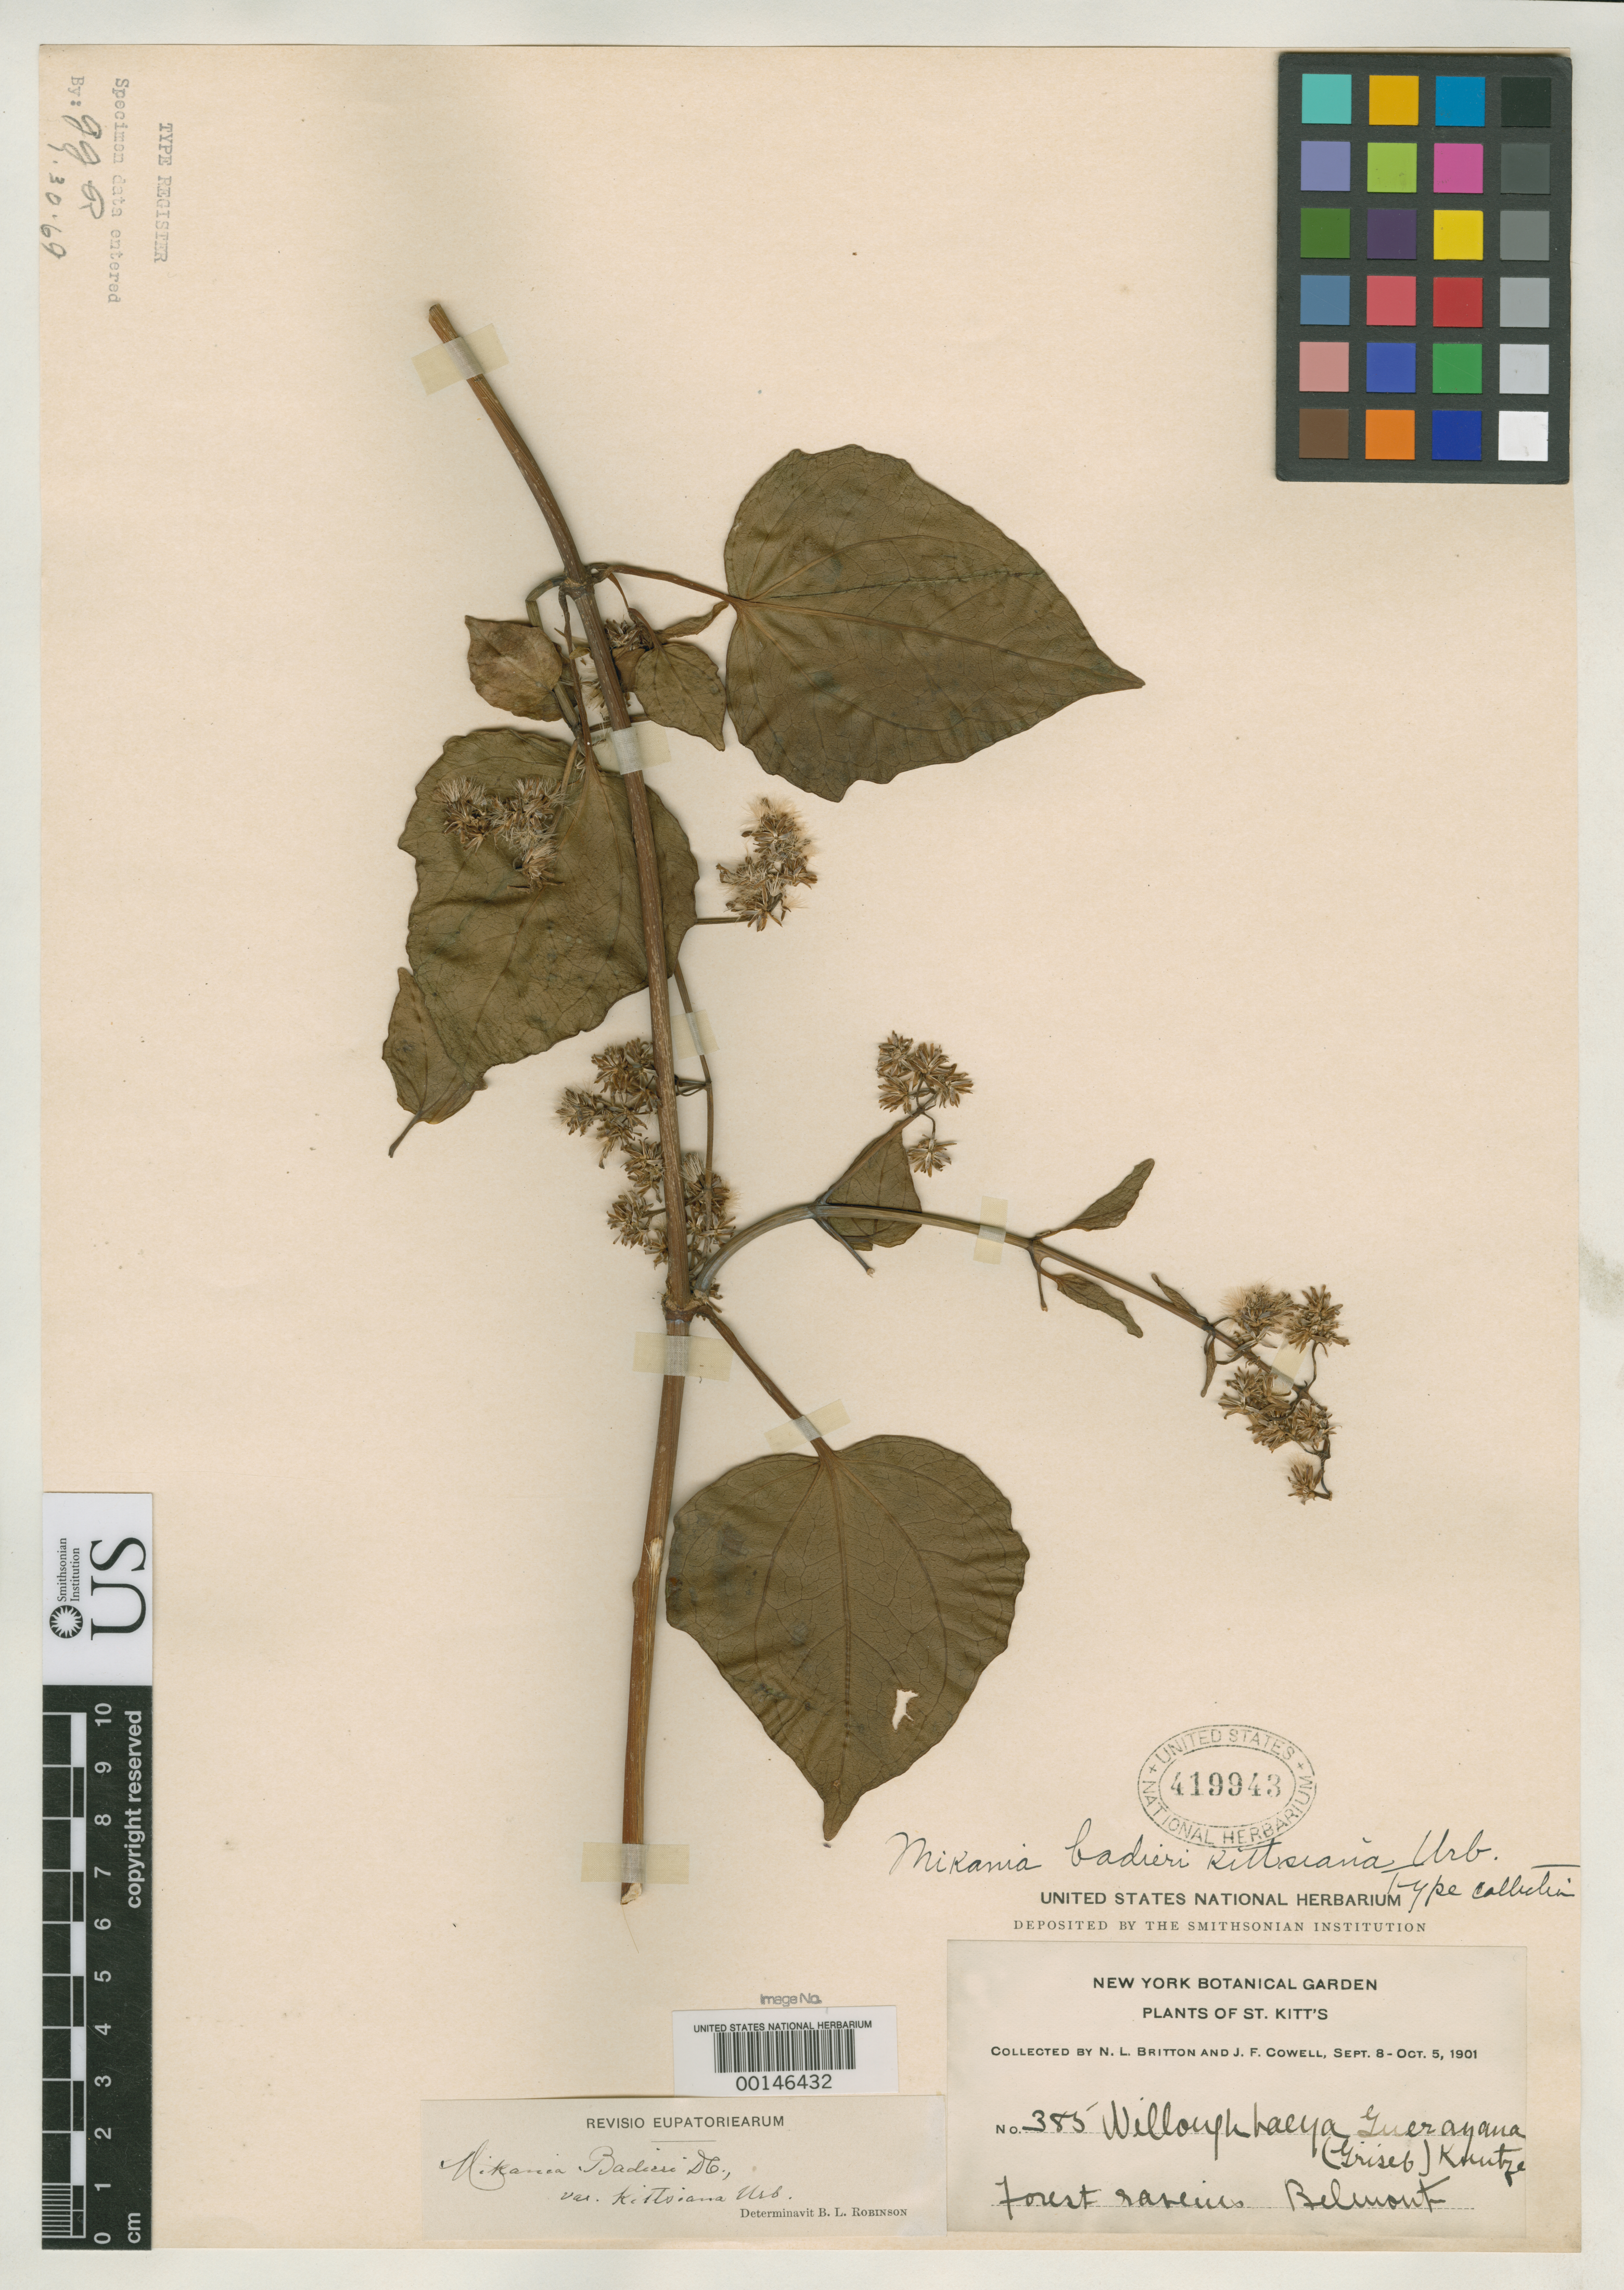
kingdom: Plantae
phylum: Tracheophyta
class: Magnoliopsida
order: Asterales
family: Asteraceae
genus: Mikania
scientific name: Mikania badieri var. kittsiana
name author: Urb.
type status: Isotype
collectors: N. Britton & J. F. Cowell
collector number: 385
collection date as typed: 08 Sep 1901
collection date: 1901-09-08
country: St. Christopher-Nevis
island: St. Kitts Island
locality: Belmont.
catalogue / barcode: US 419943